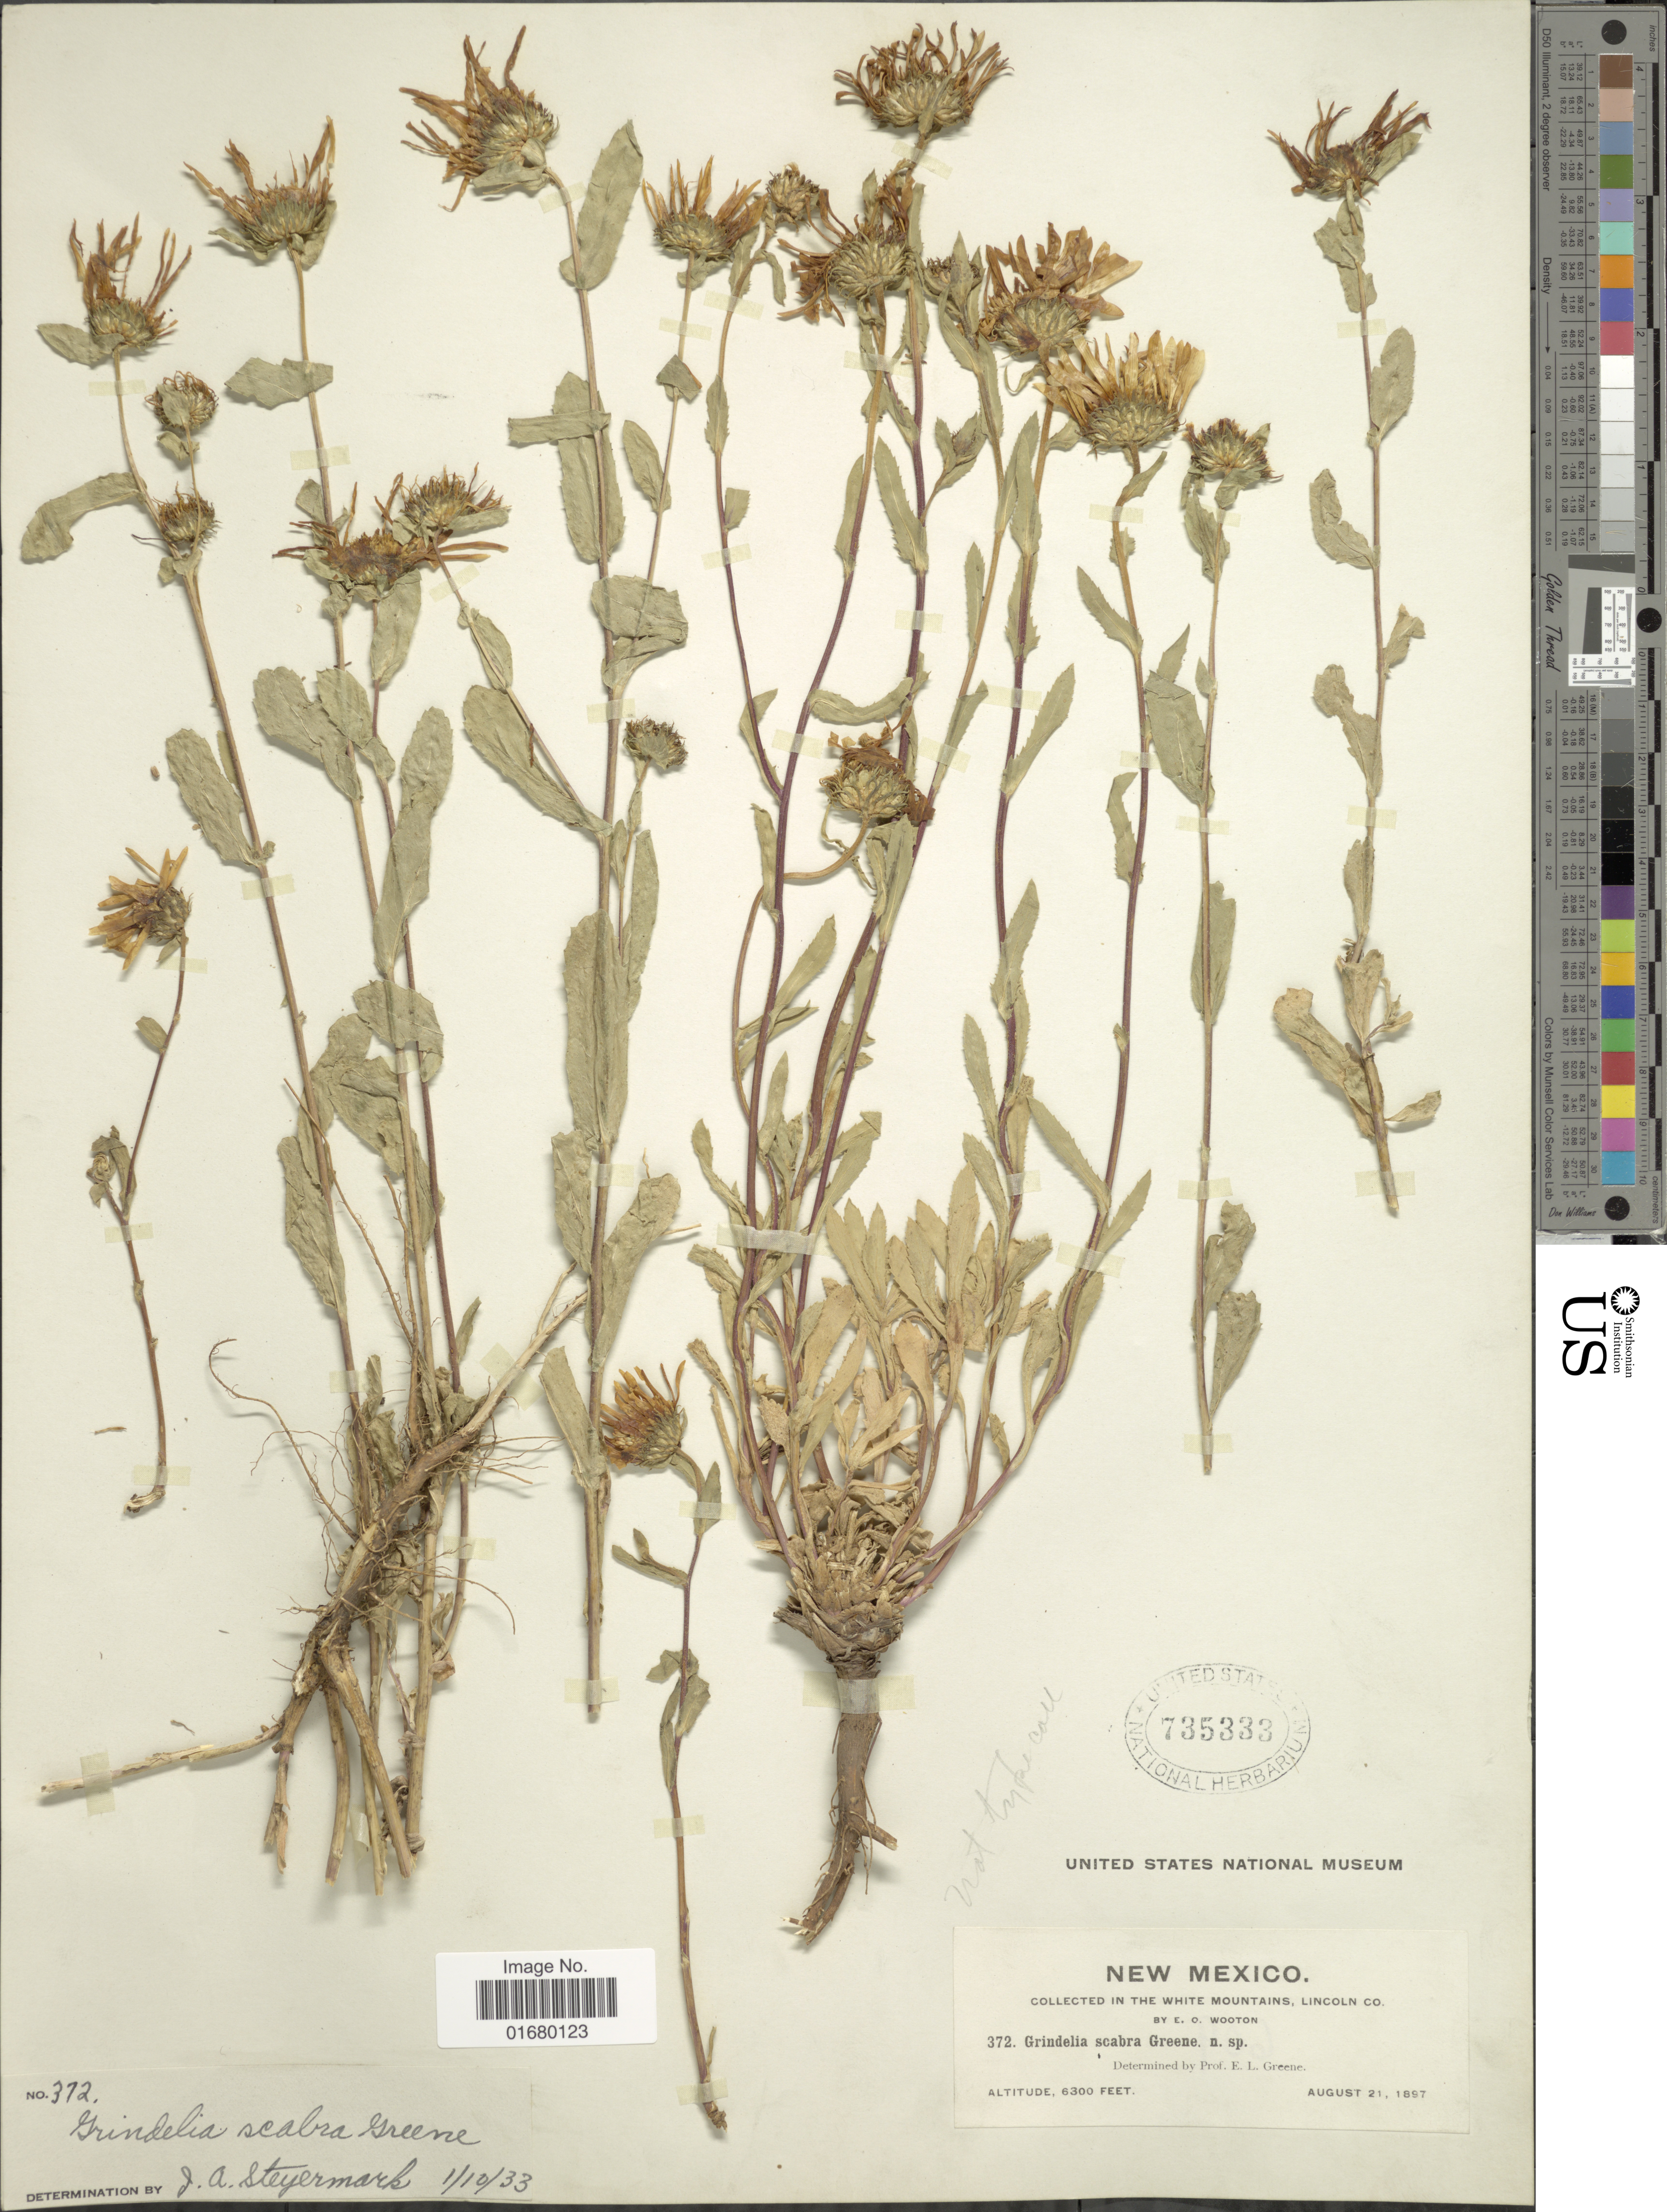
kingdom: Plantae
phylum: Tracheophyta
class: Magnoliopsida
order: Asterales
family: Asteraceae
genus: Grindelia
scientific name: Grindelia scabra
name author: Greene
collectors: E. O. Wooton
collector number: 372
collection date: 1897-08-21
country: United States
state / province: New Mexico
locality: In the white mountains, Lincoln Co.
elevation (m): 1920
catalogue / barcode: US 735333